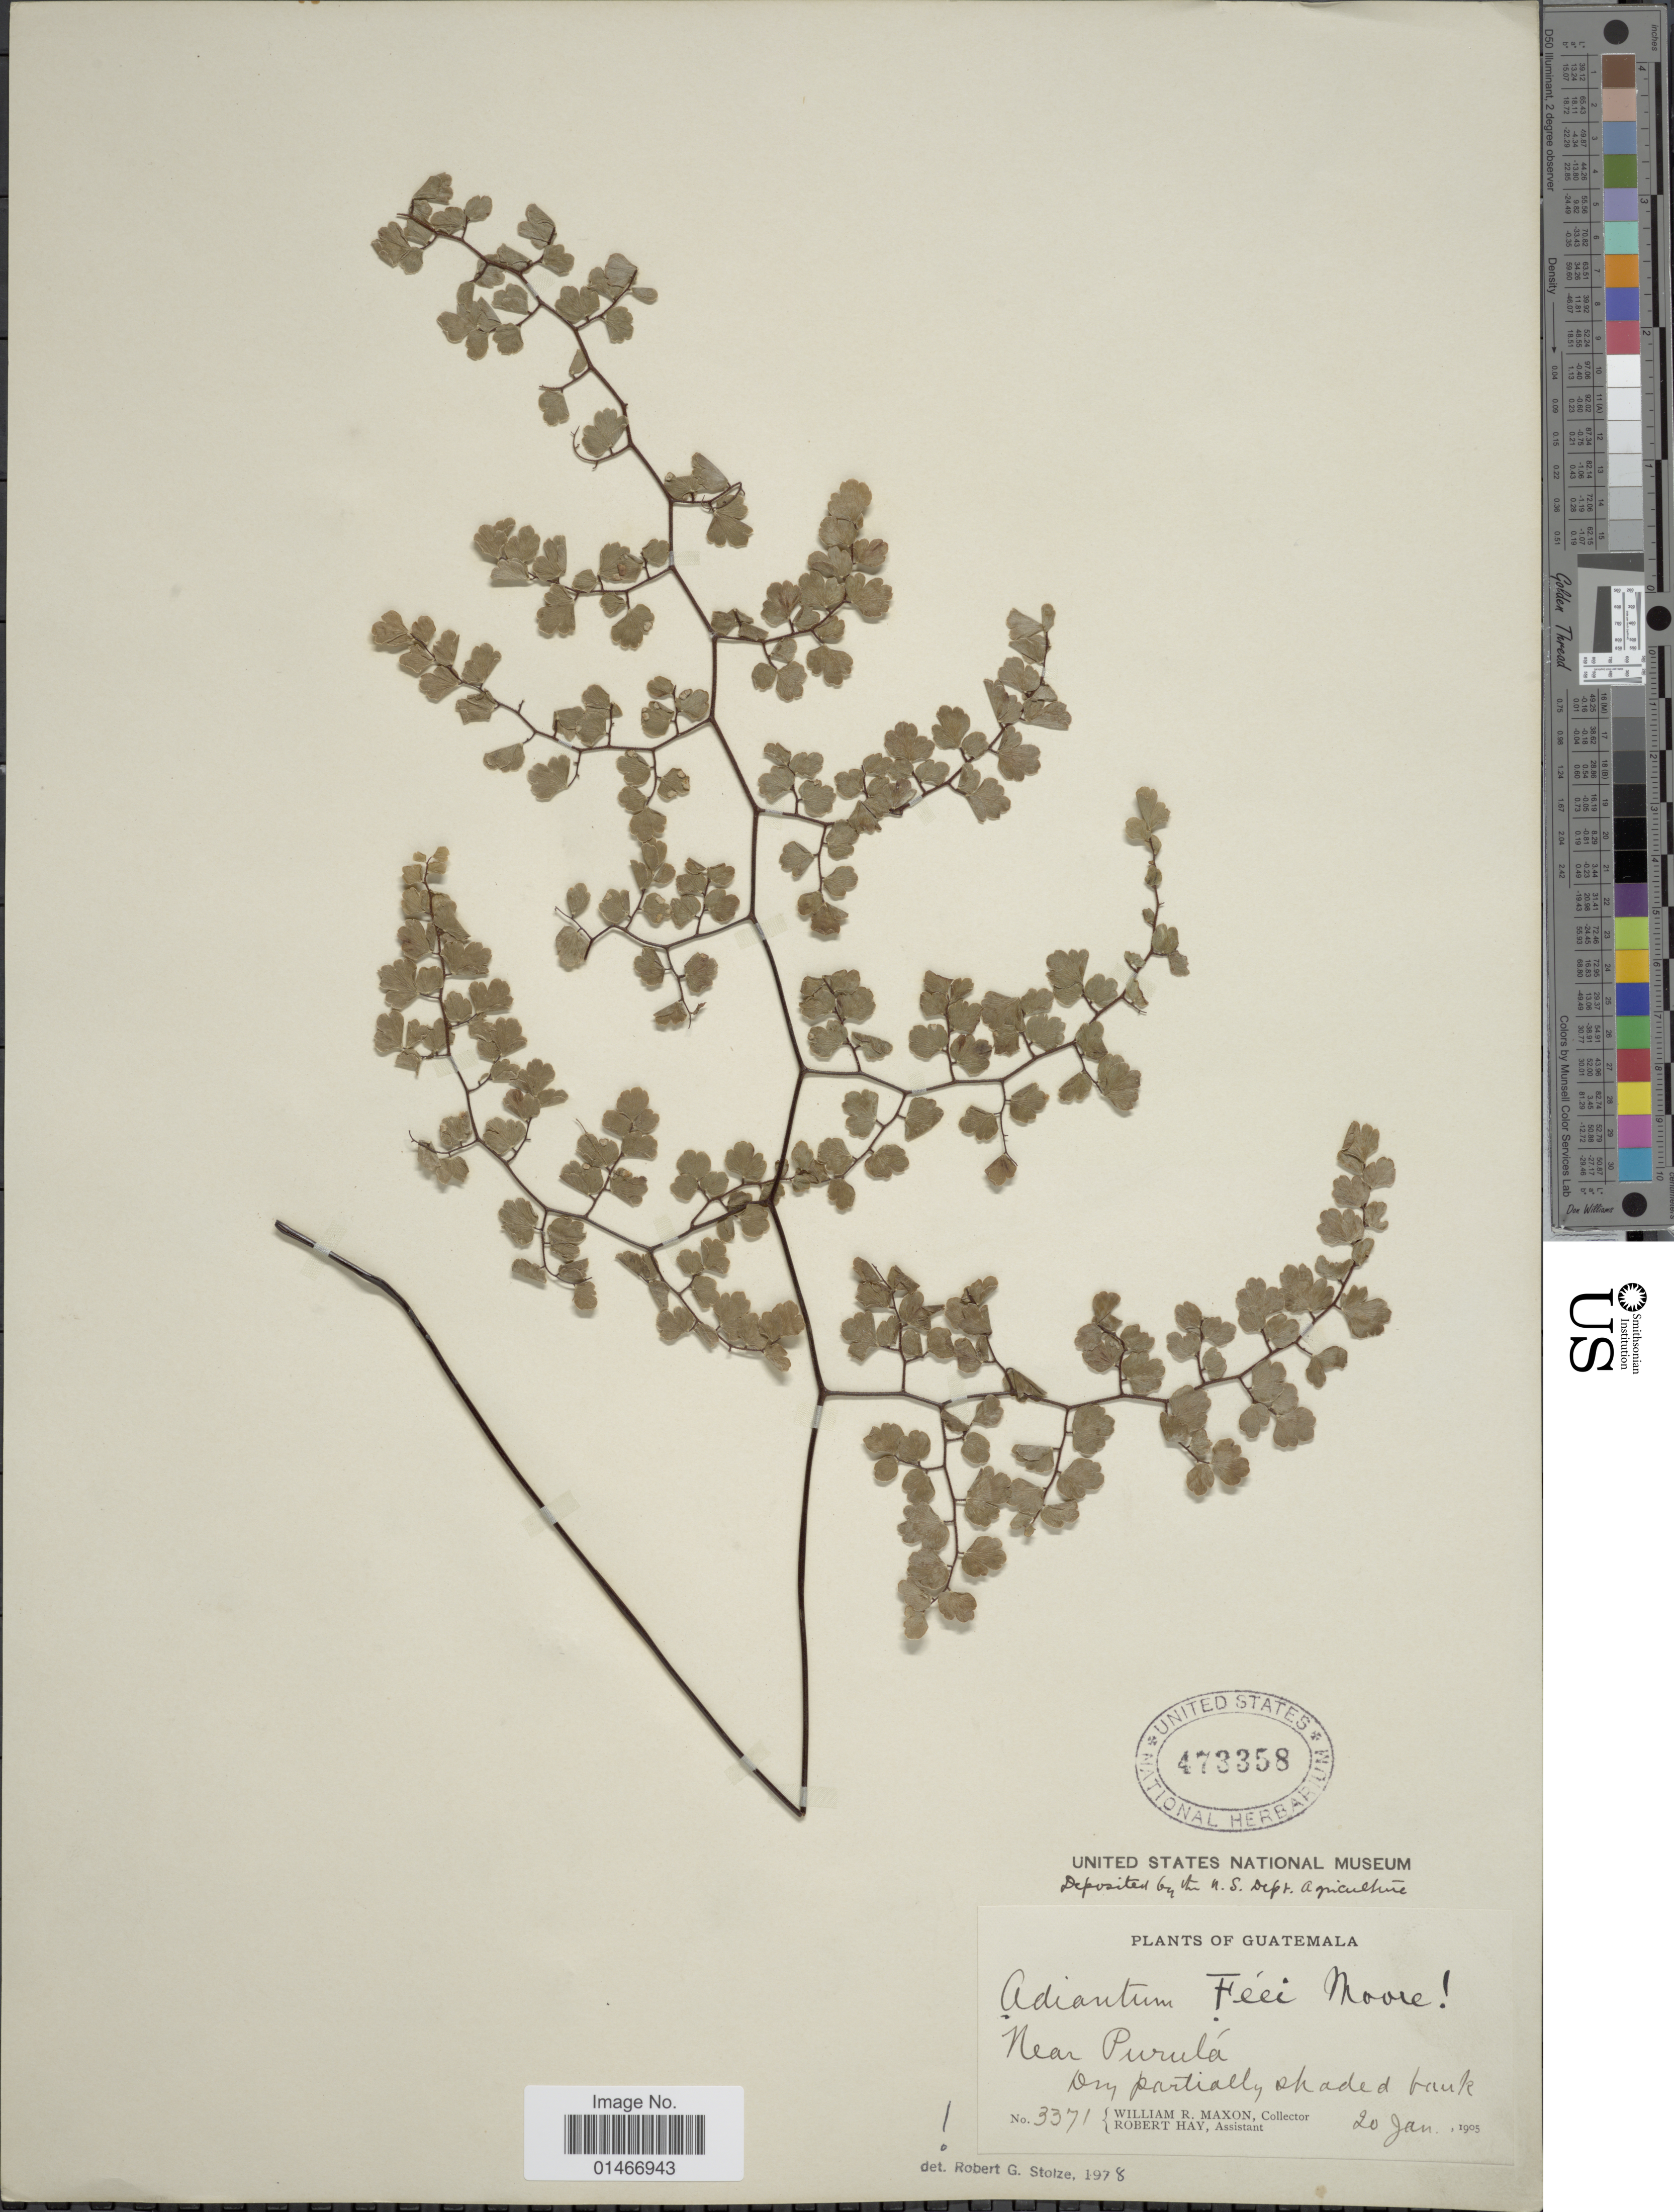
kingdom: Plantae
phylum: Tracheophyta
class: Polypodiopsida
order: Polypodiales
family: Pteridaceae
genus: Adiantum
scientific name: Adiantum feei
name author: T. Moore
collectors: W. R. Maxon & R. H. Hay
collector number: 3371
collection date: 1905-01-20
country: Guatemala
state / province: Guatemala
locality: Near Purula.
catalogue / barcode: US 473358